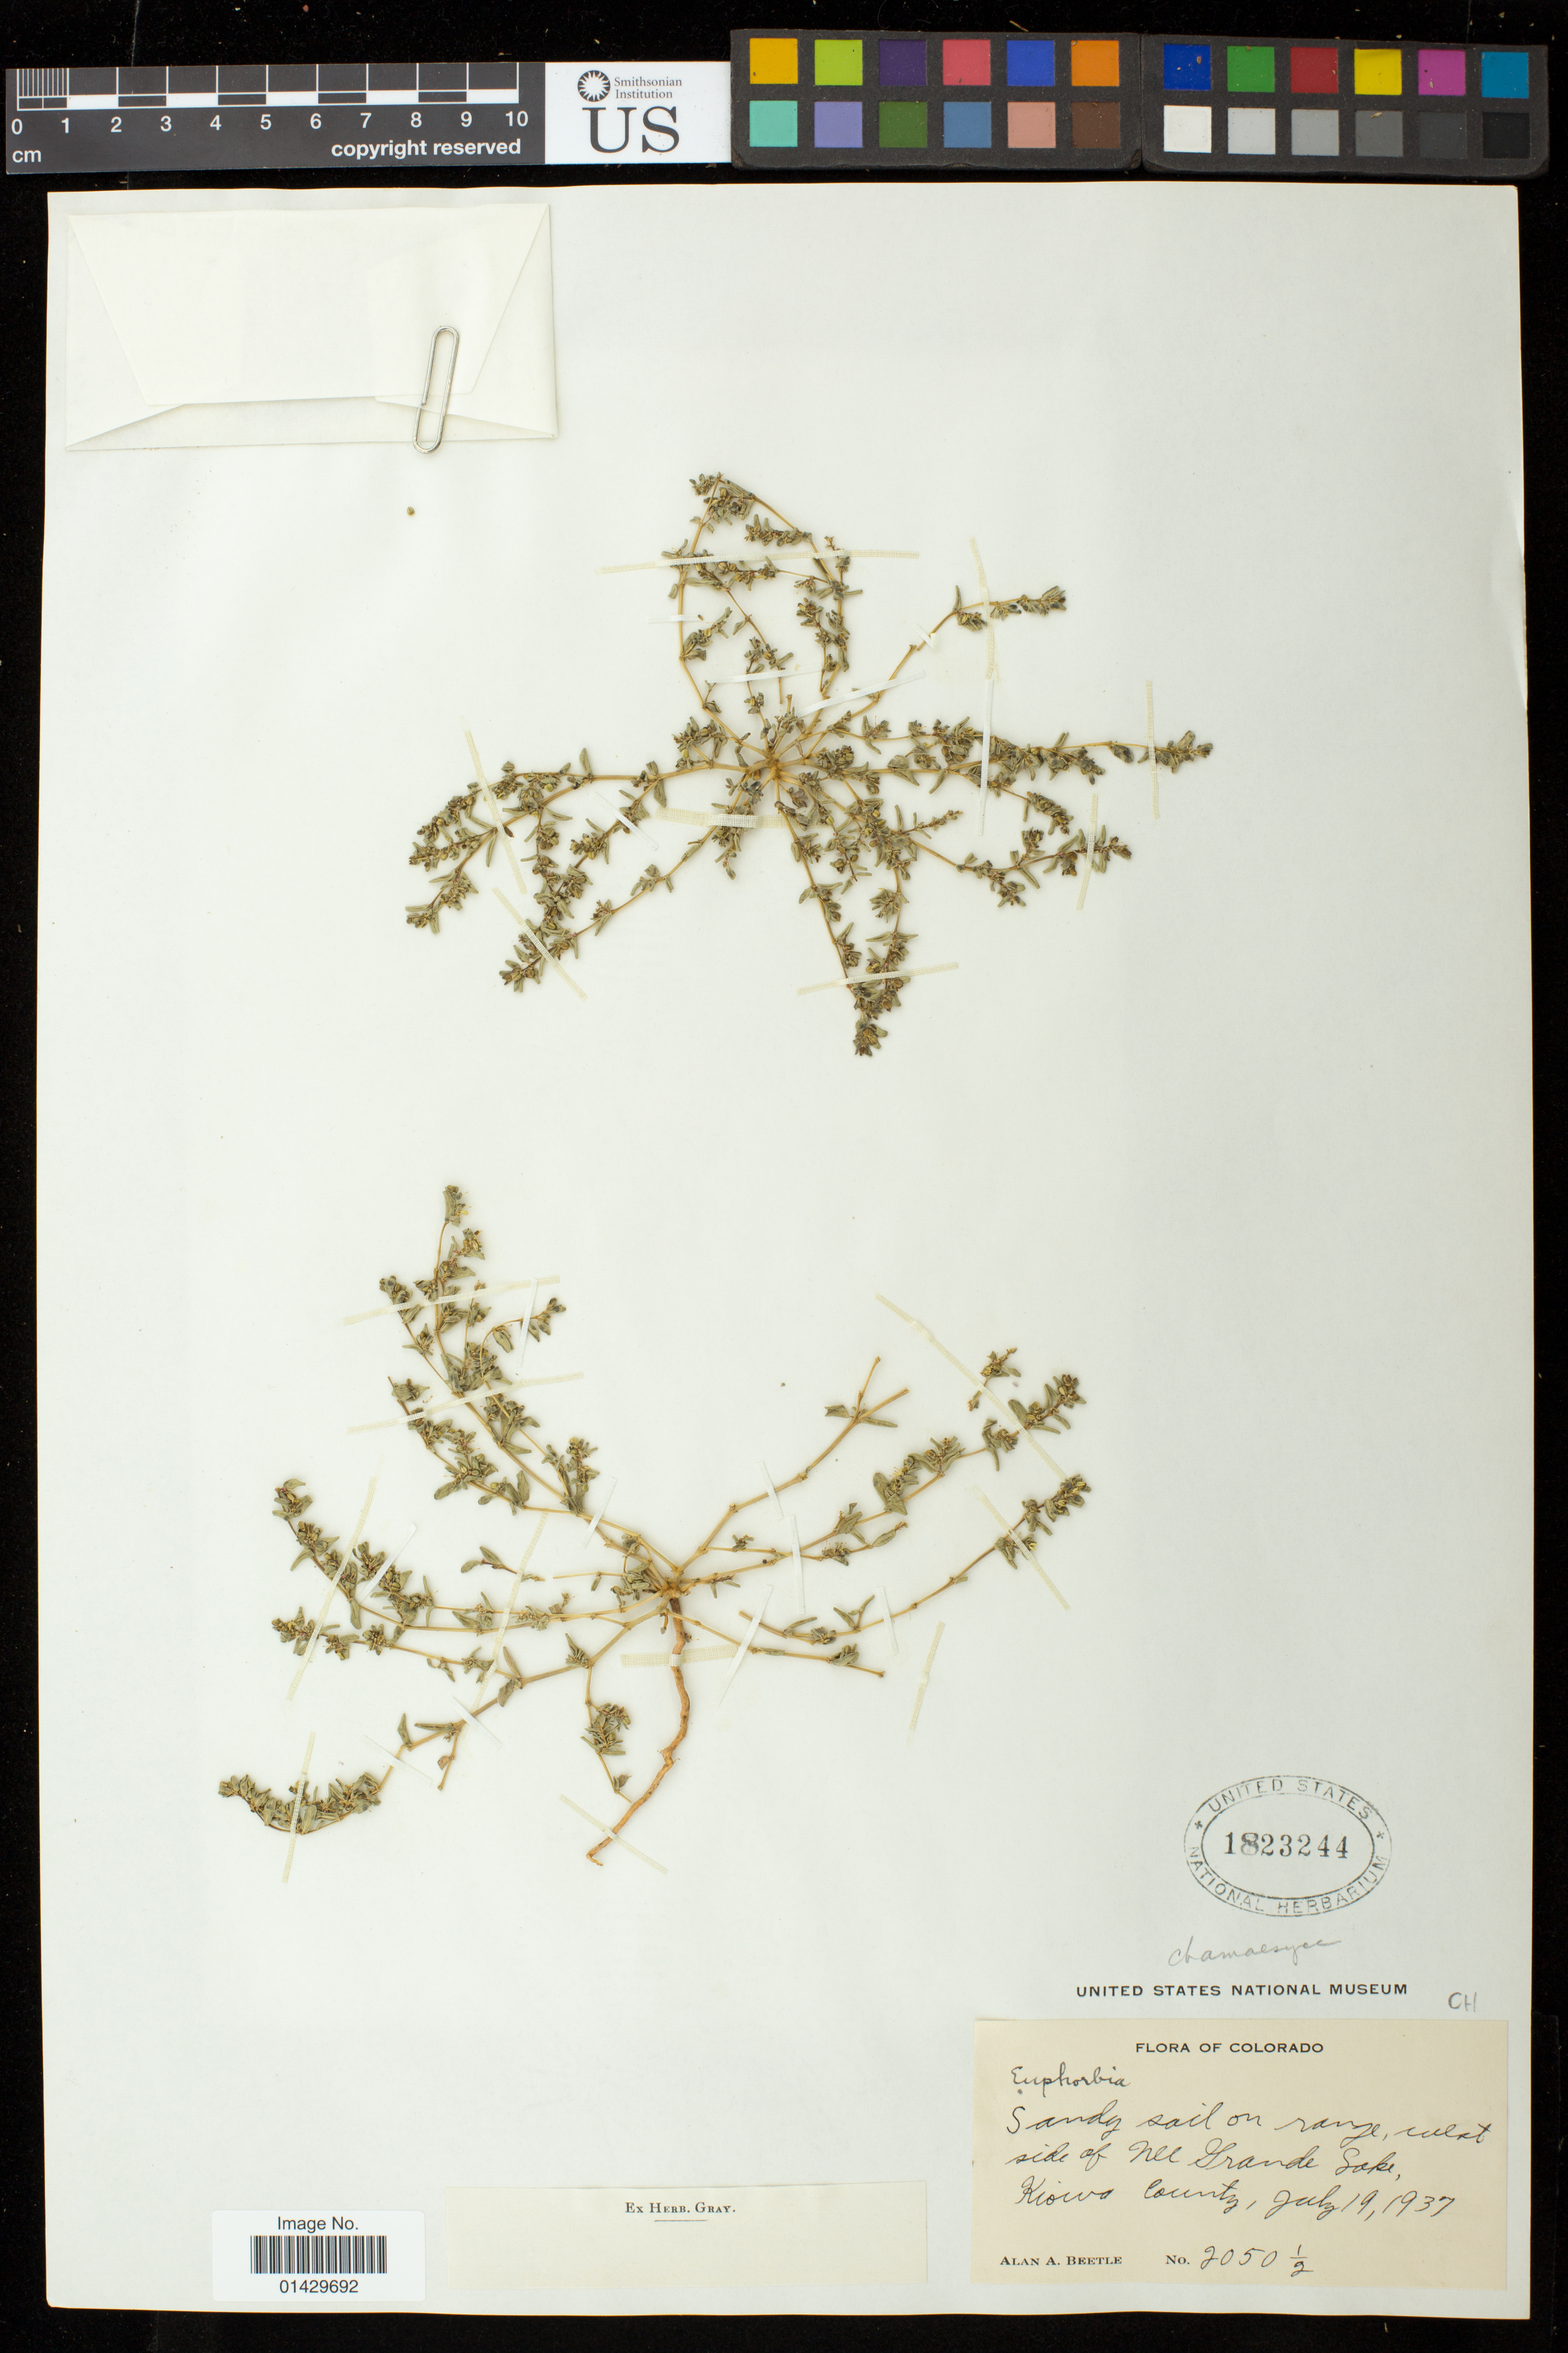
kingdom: Plantae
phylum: Tracheophyta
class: Magnoliopsida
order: Malpighiales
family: Euphorbiaceae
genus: Euphorbia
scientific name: Euphorbia sp.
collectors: A. A. Beetle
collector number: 2050 1/2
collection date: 1937-07-19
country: United States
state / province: Colorado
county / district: Kiowa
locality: Sandy soil on range, west side of Nu Grande Lake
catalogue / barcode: US 1823244